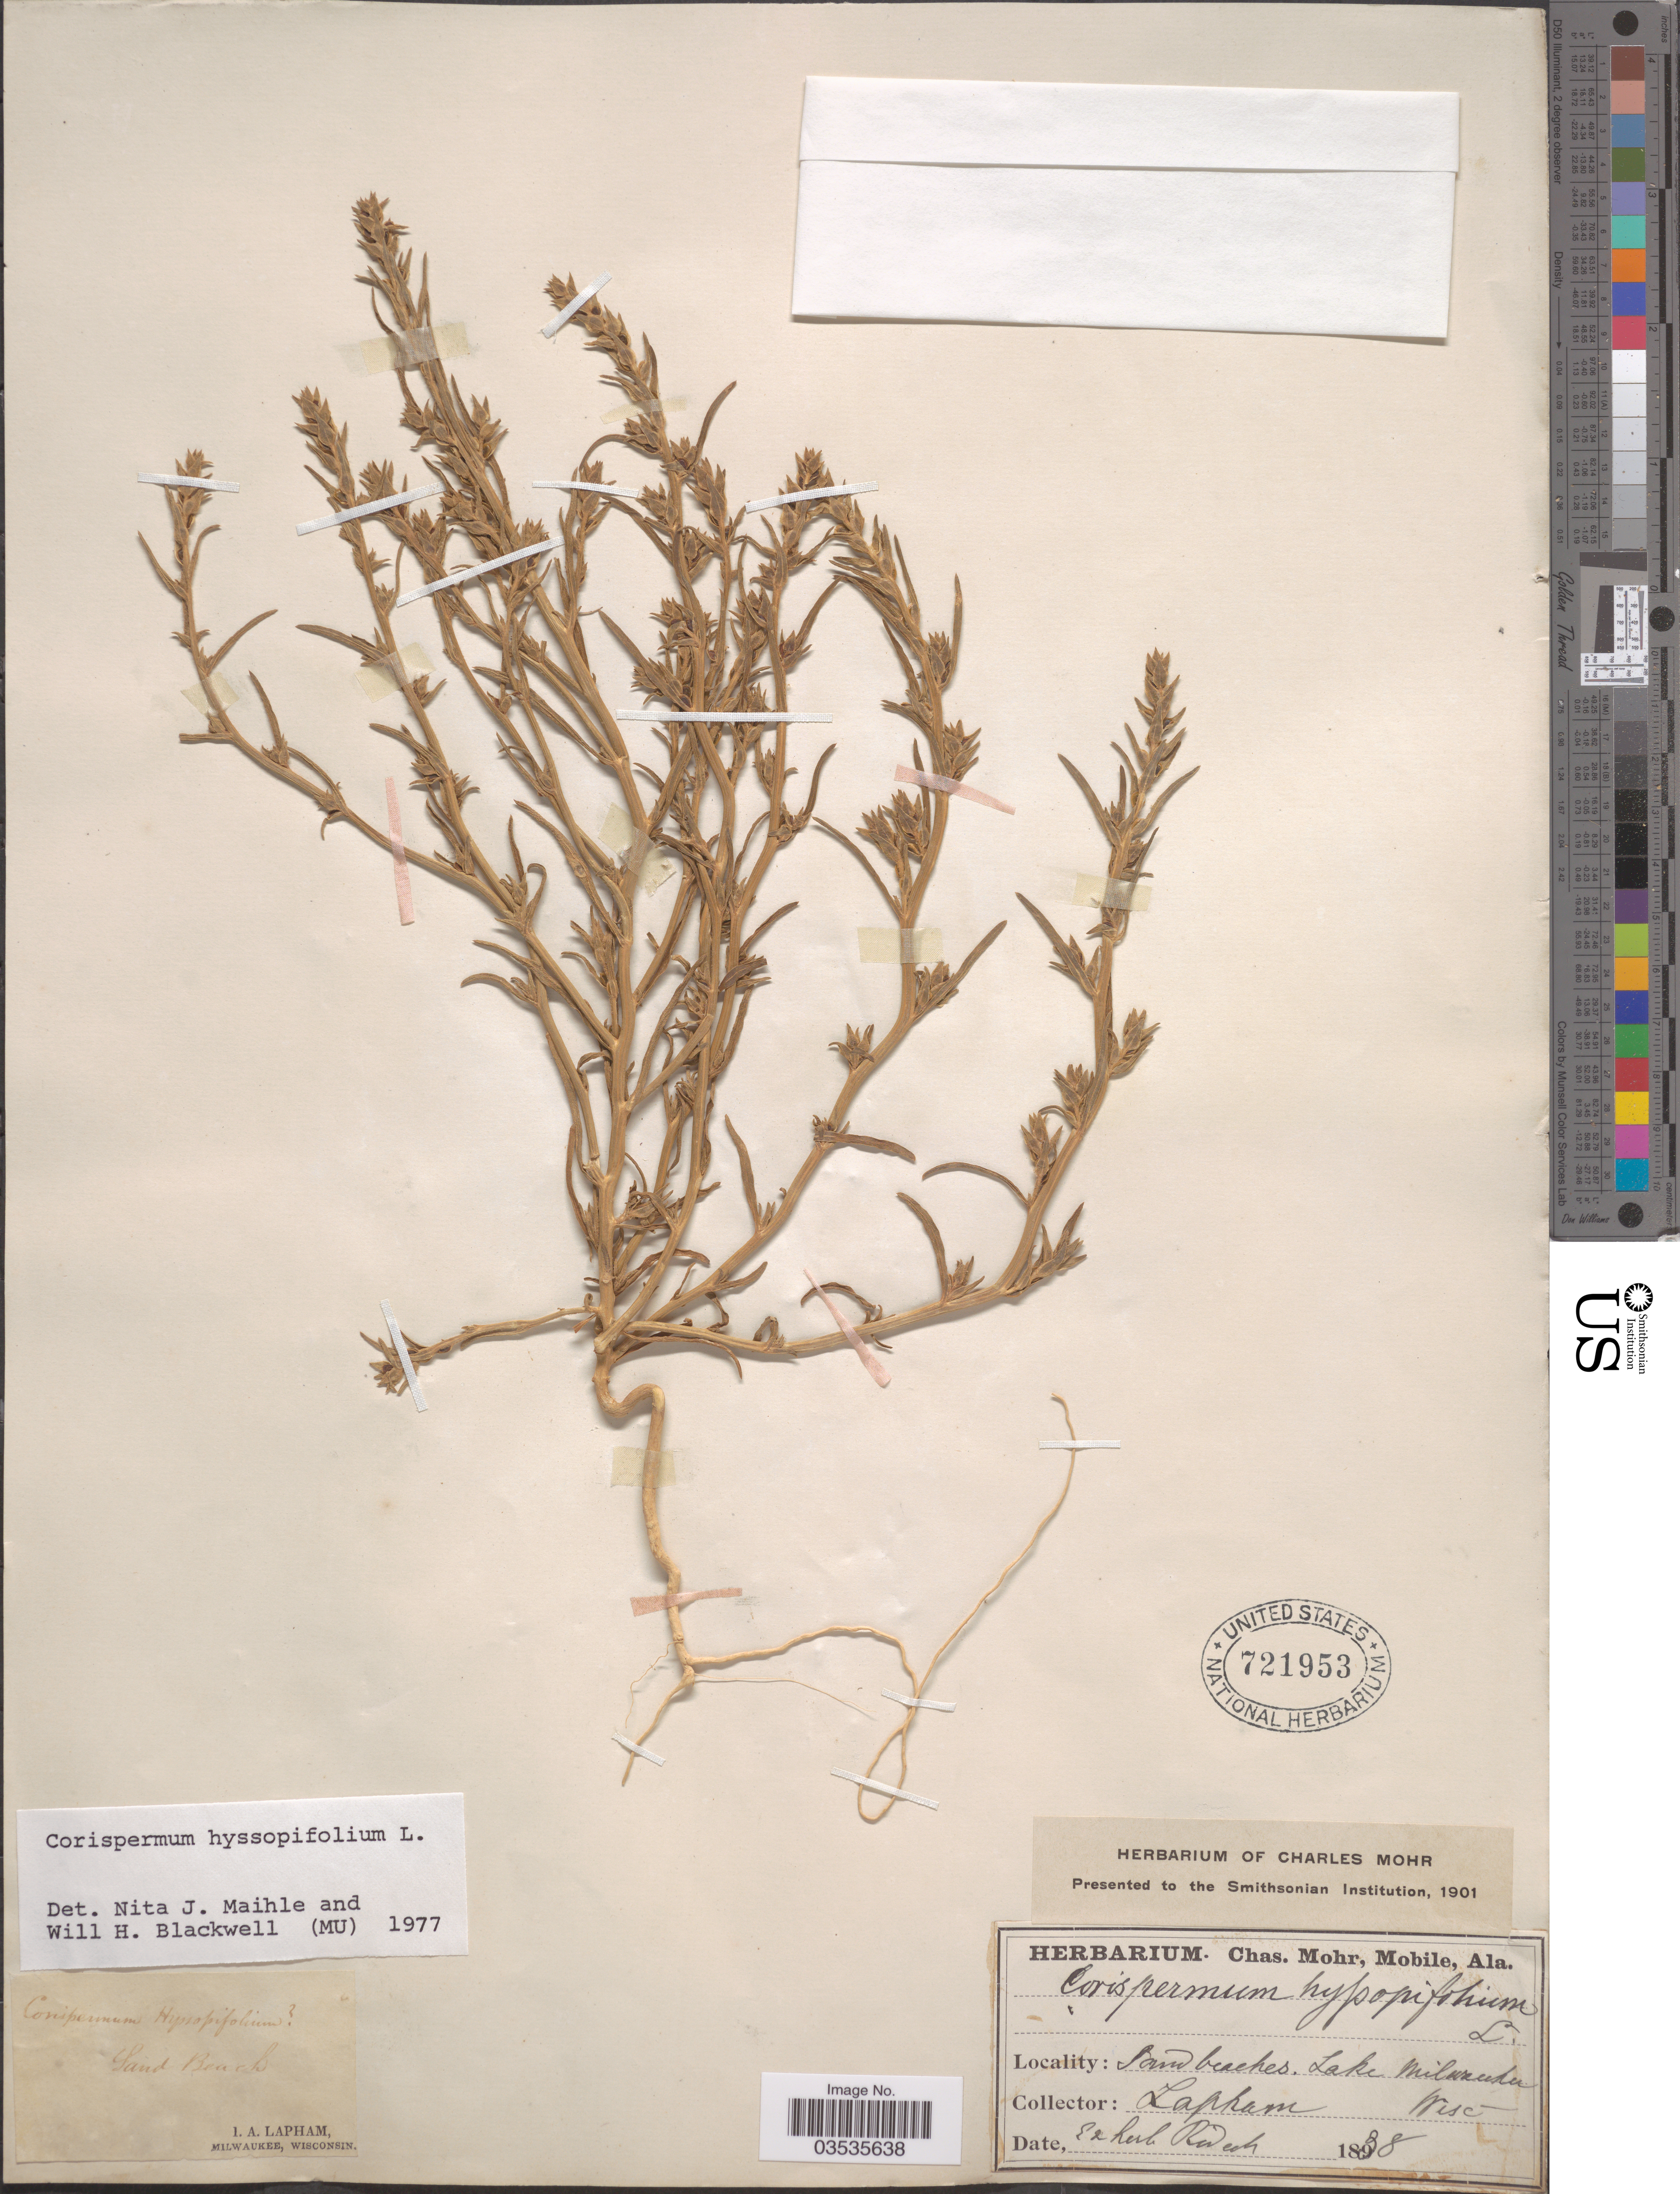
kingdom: Plantae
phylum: Tracheophyta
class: Magnoliopsida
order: Caryophyllales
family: Amaranthaceae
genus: Corispermum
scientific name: Corispermum hyssopifolium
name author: L.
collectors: I. Lapham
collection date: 1838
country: United States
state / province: Wisconsin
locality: Lake Milwaukee. Sand Beach.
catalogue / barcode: US 721953